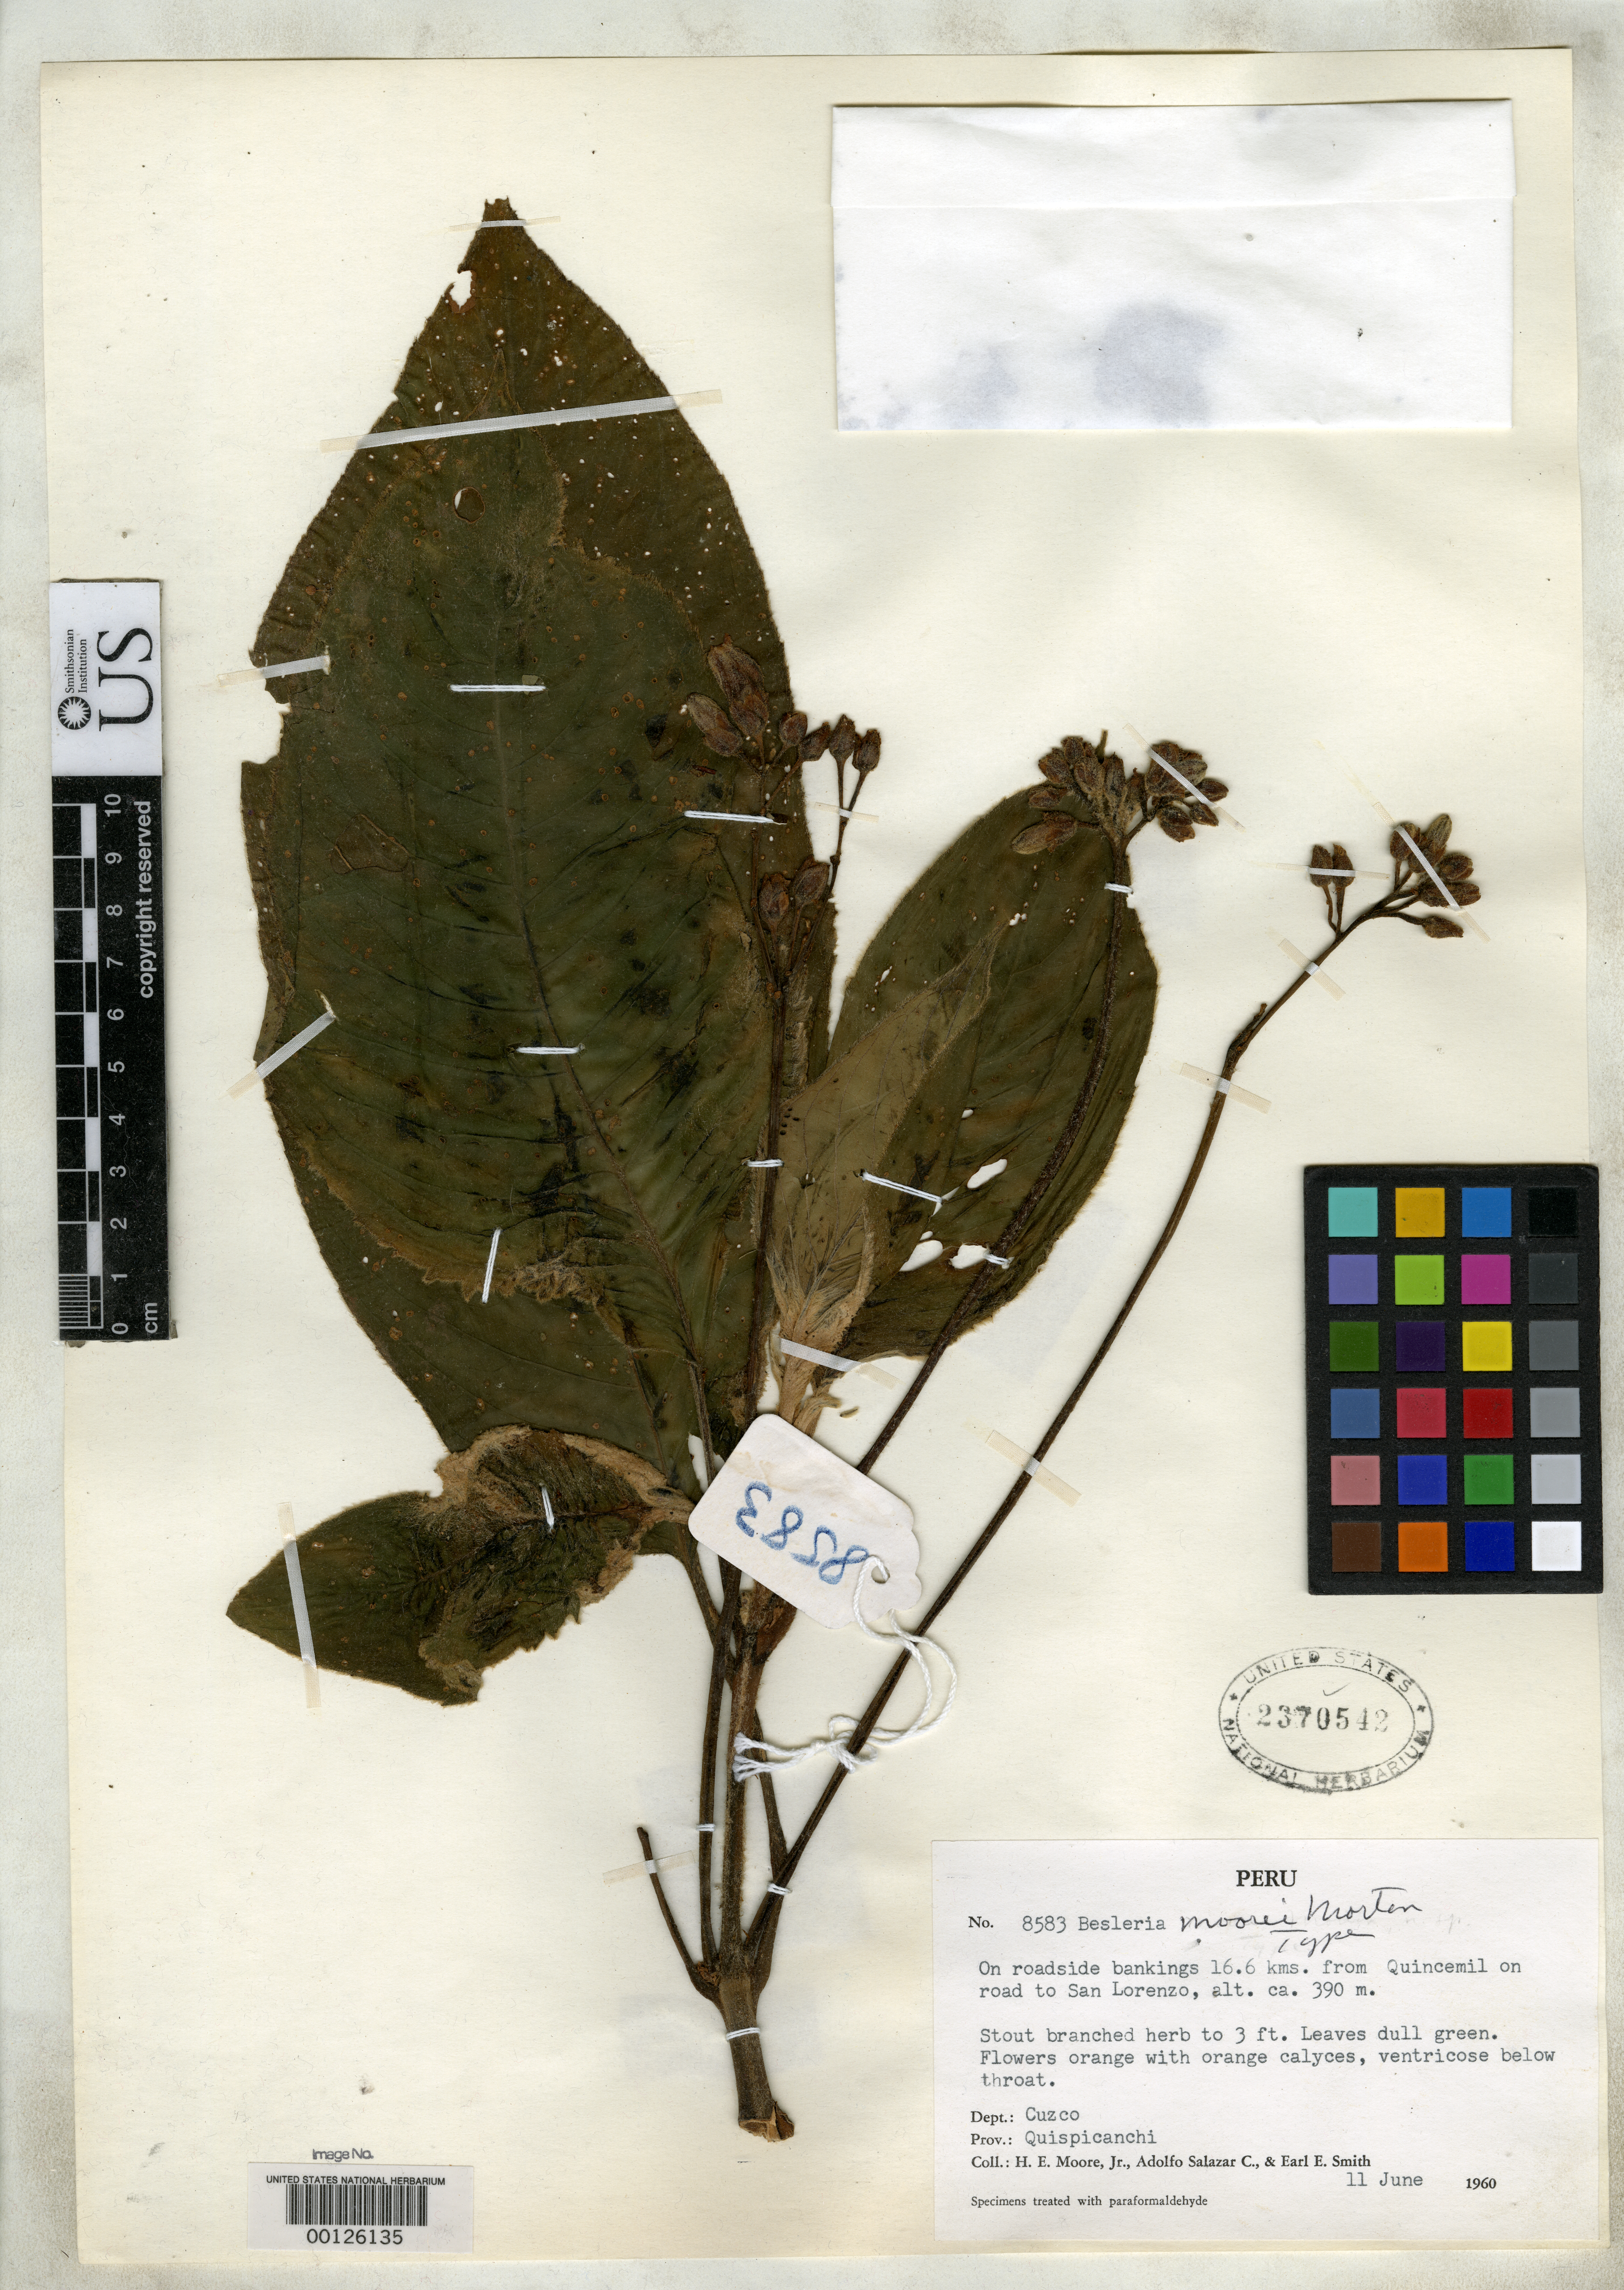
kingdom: Plantae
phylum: Tracheophyta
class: Magnoliopsida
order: Lamiales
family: Gesneriaceae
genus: Besleria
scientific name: Besleria moorei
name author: C.V. Morton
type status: Holotype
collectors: H. E. Moore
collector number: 8583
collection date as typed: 11 Jun 1960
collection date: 1960-06-11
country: Peru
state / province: Cusco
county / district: Quispicanchis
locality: Quince Mil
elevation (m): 390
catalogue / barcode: US 2370542